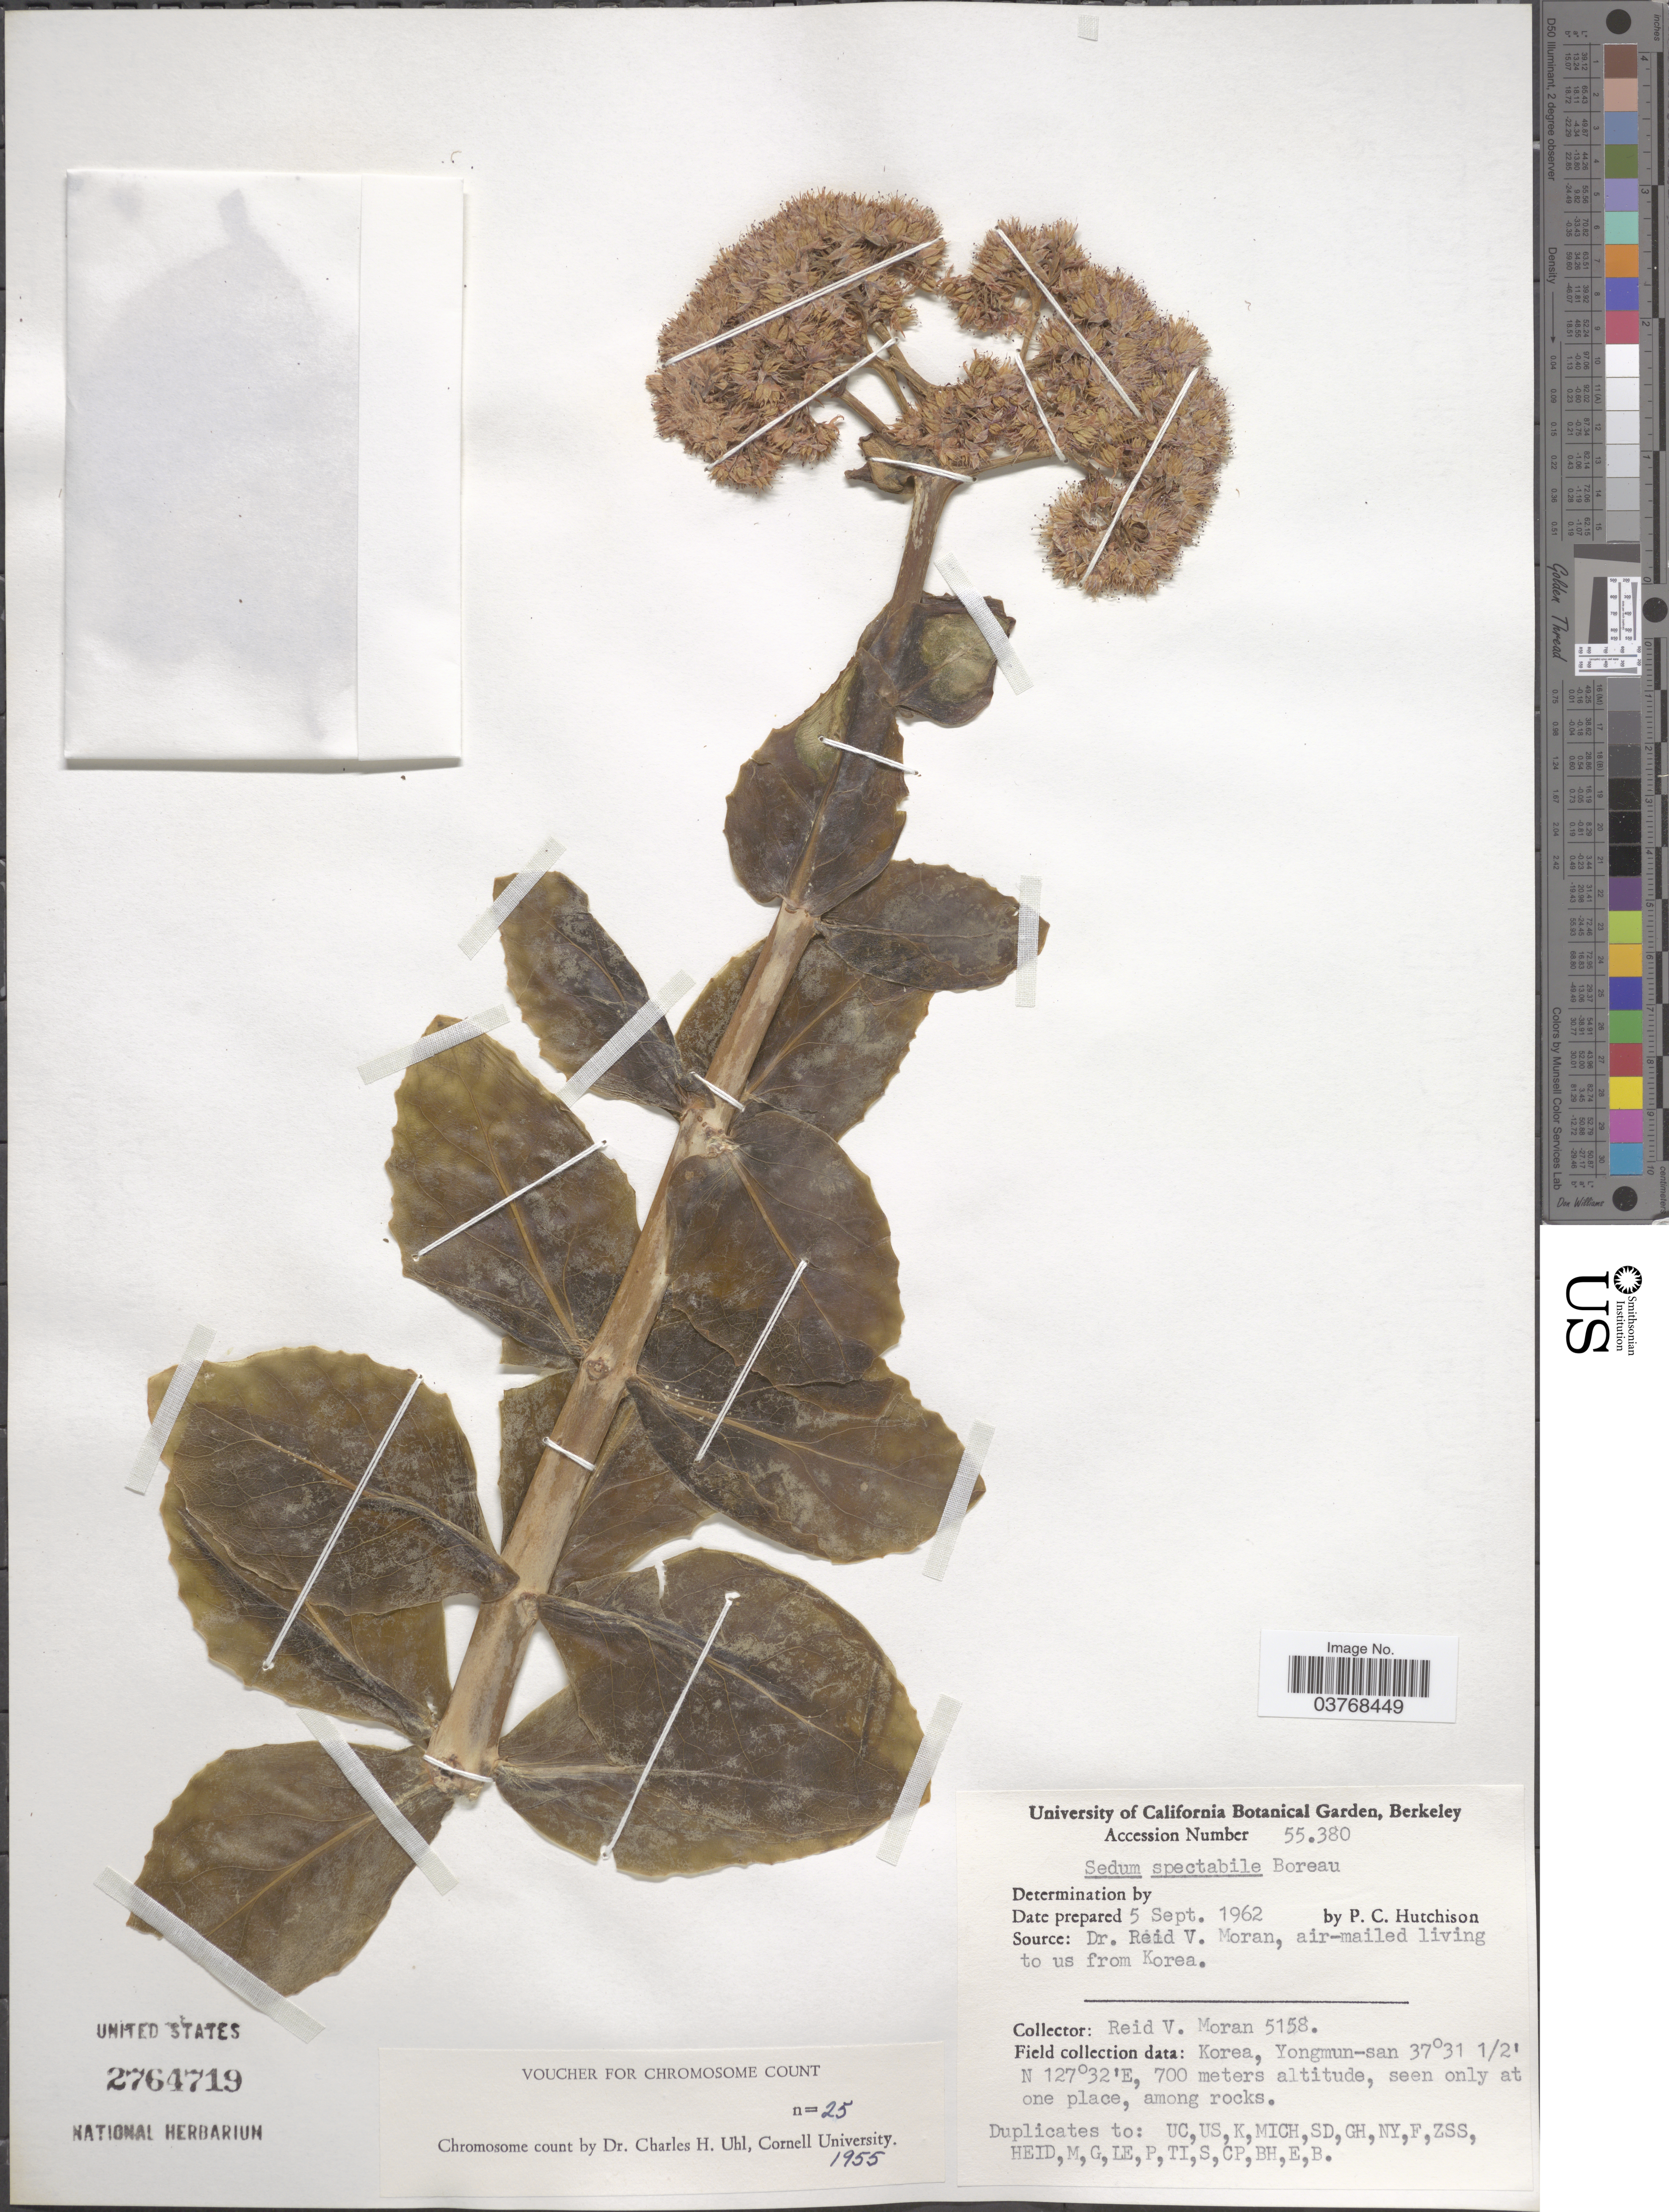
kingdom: Plantae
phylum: Tracheophyta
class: Magnoliopsida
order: Saxifragales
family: Crassulaceae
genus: Hylotelephium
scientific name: Hylotelephium spectabile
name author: (Boreau) H. Ohba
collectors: P. C. Hutchison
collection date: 1962-09-05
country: United States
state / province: California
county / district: Alameda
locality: University of California Botanical Garden, Berkeley.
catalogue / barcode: US 2764719